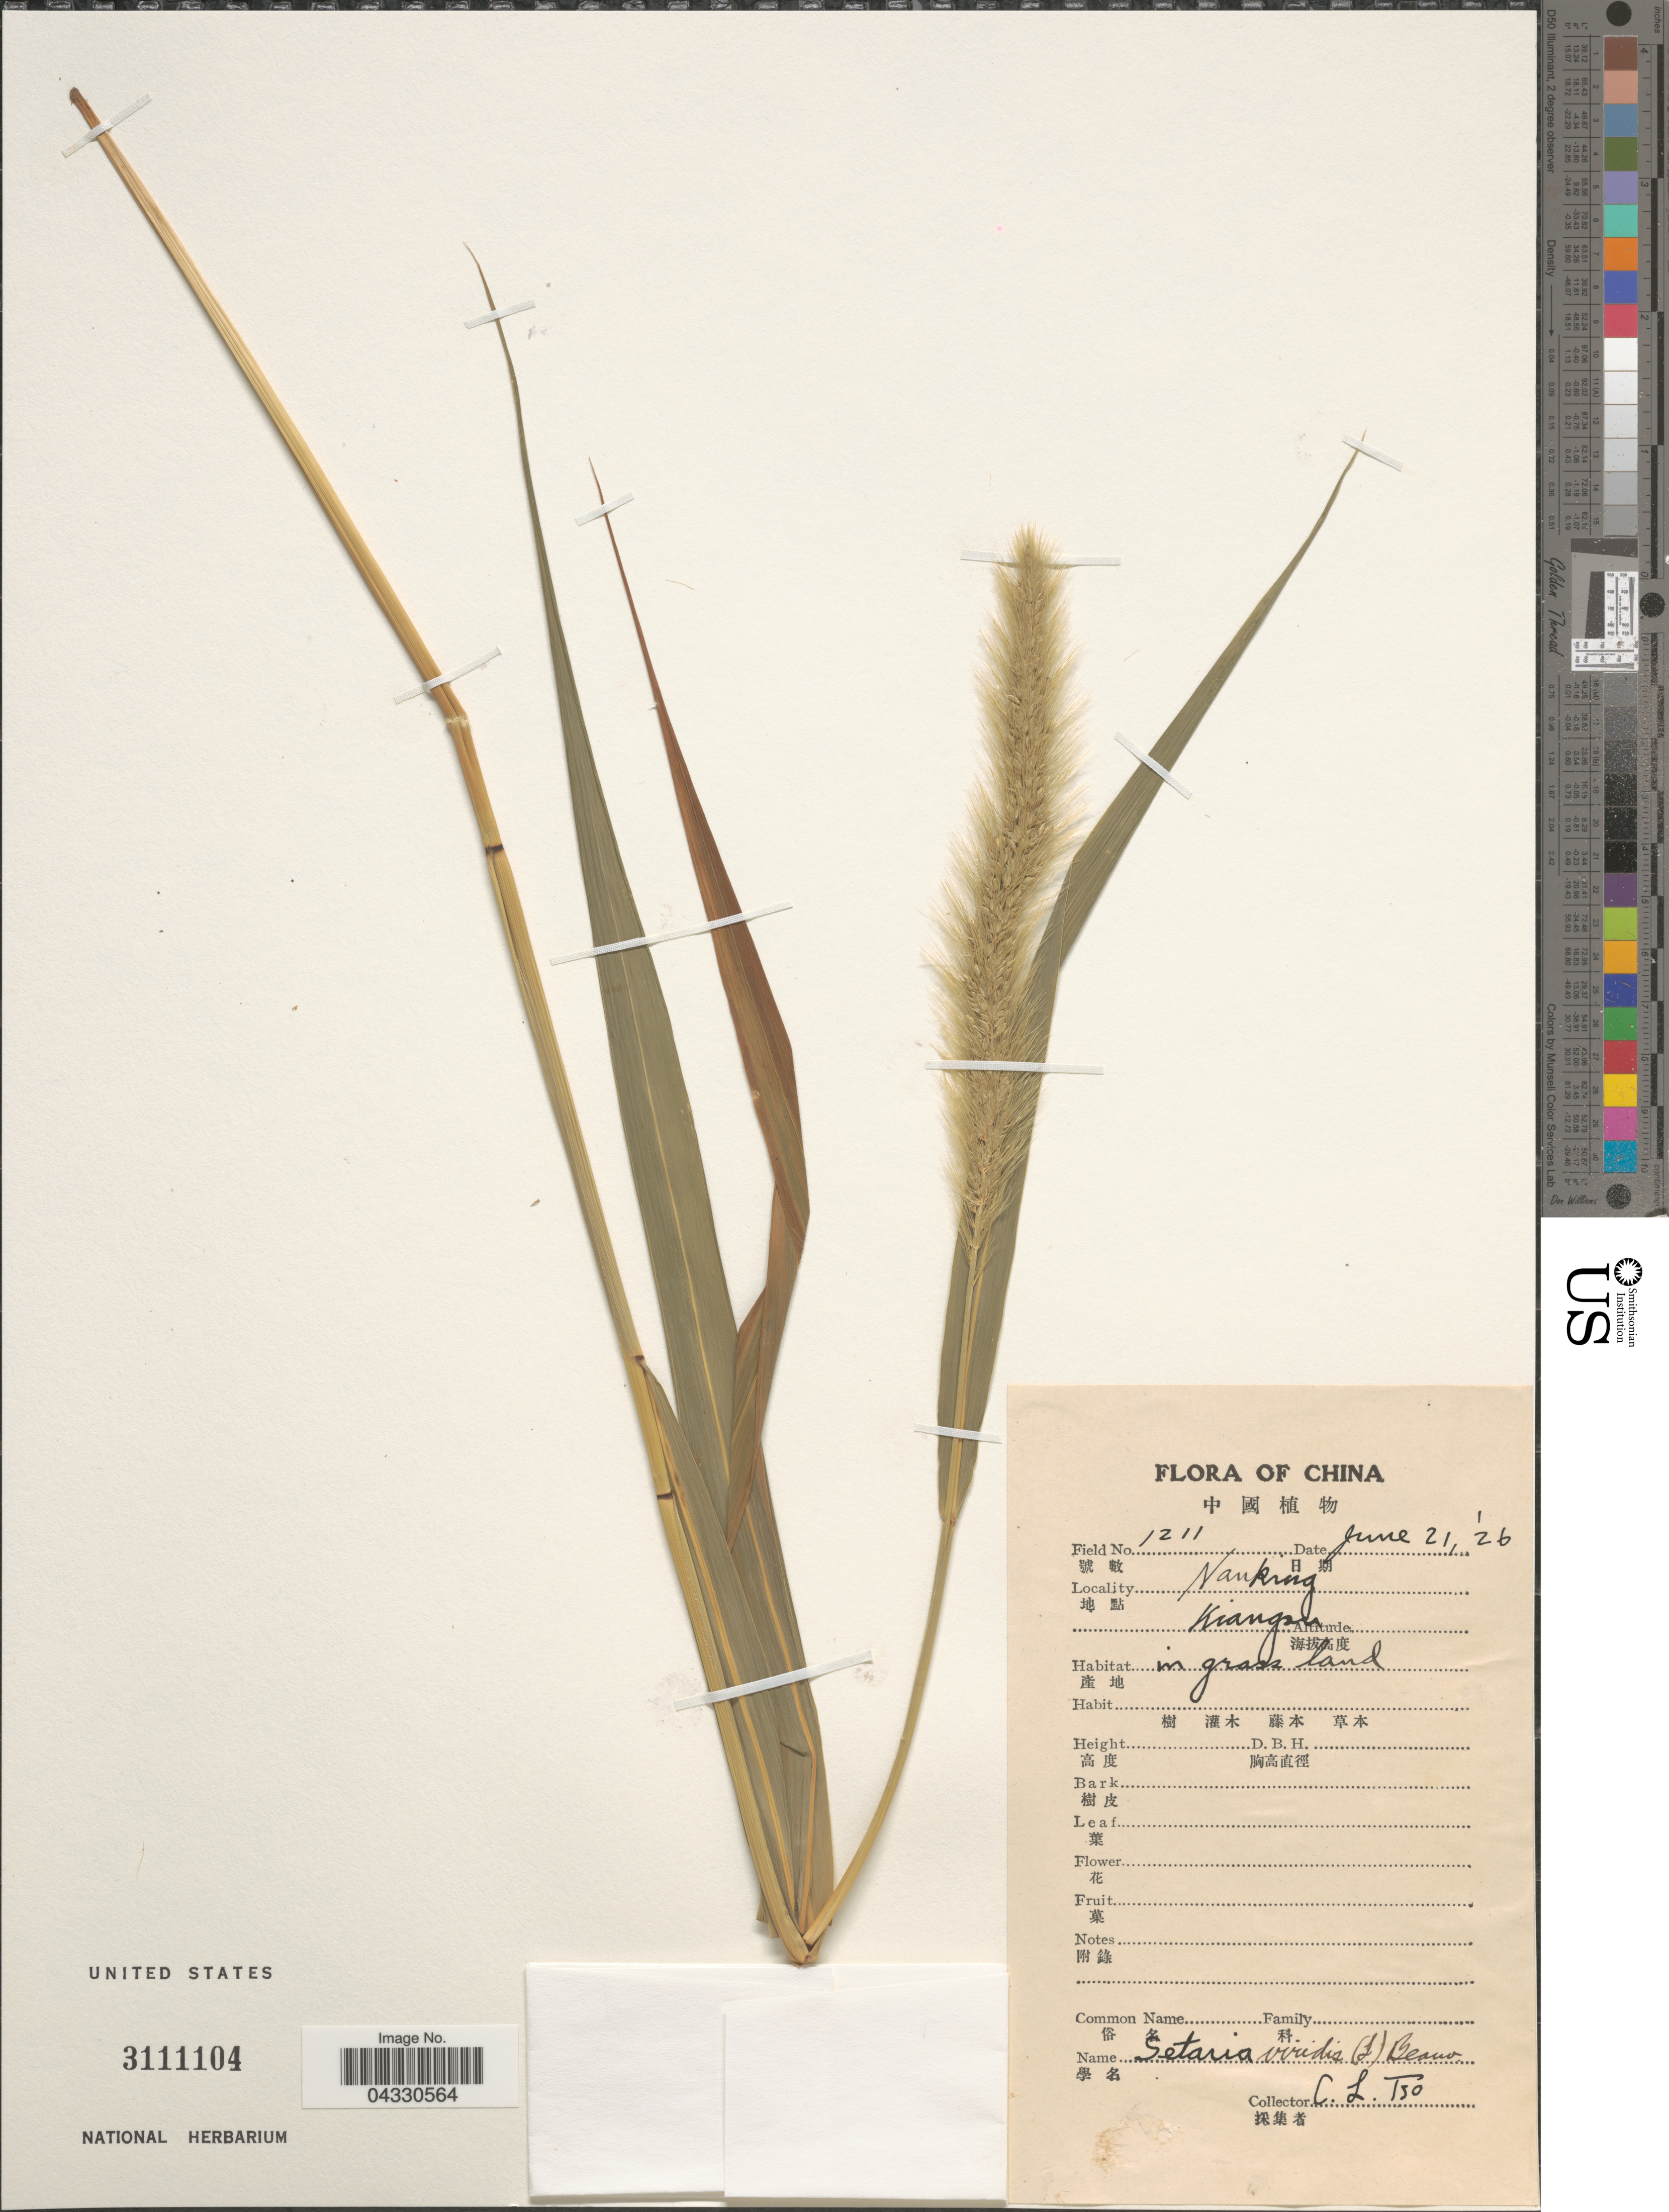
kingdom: Plantae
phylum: Tracheophyta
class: Liliopsida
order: Poales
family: Poaceae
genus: Setaria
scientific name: Setaria viridis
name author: (L.) P. Beauv.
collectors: C. Tso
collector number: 1211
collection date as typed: Transcribed d/m/y: 21/6/26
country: China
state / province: Jiangsu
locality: Nanking. Kiangsu. In grassland.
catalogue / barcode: US 3111104